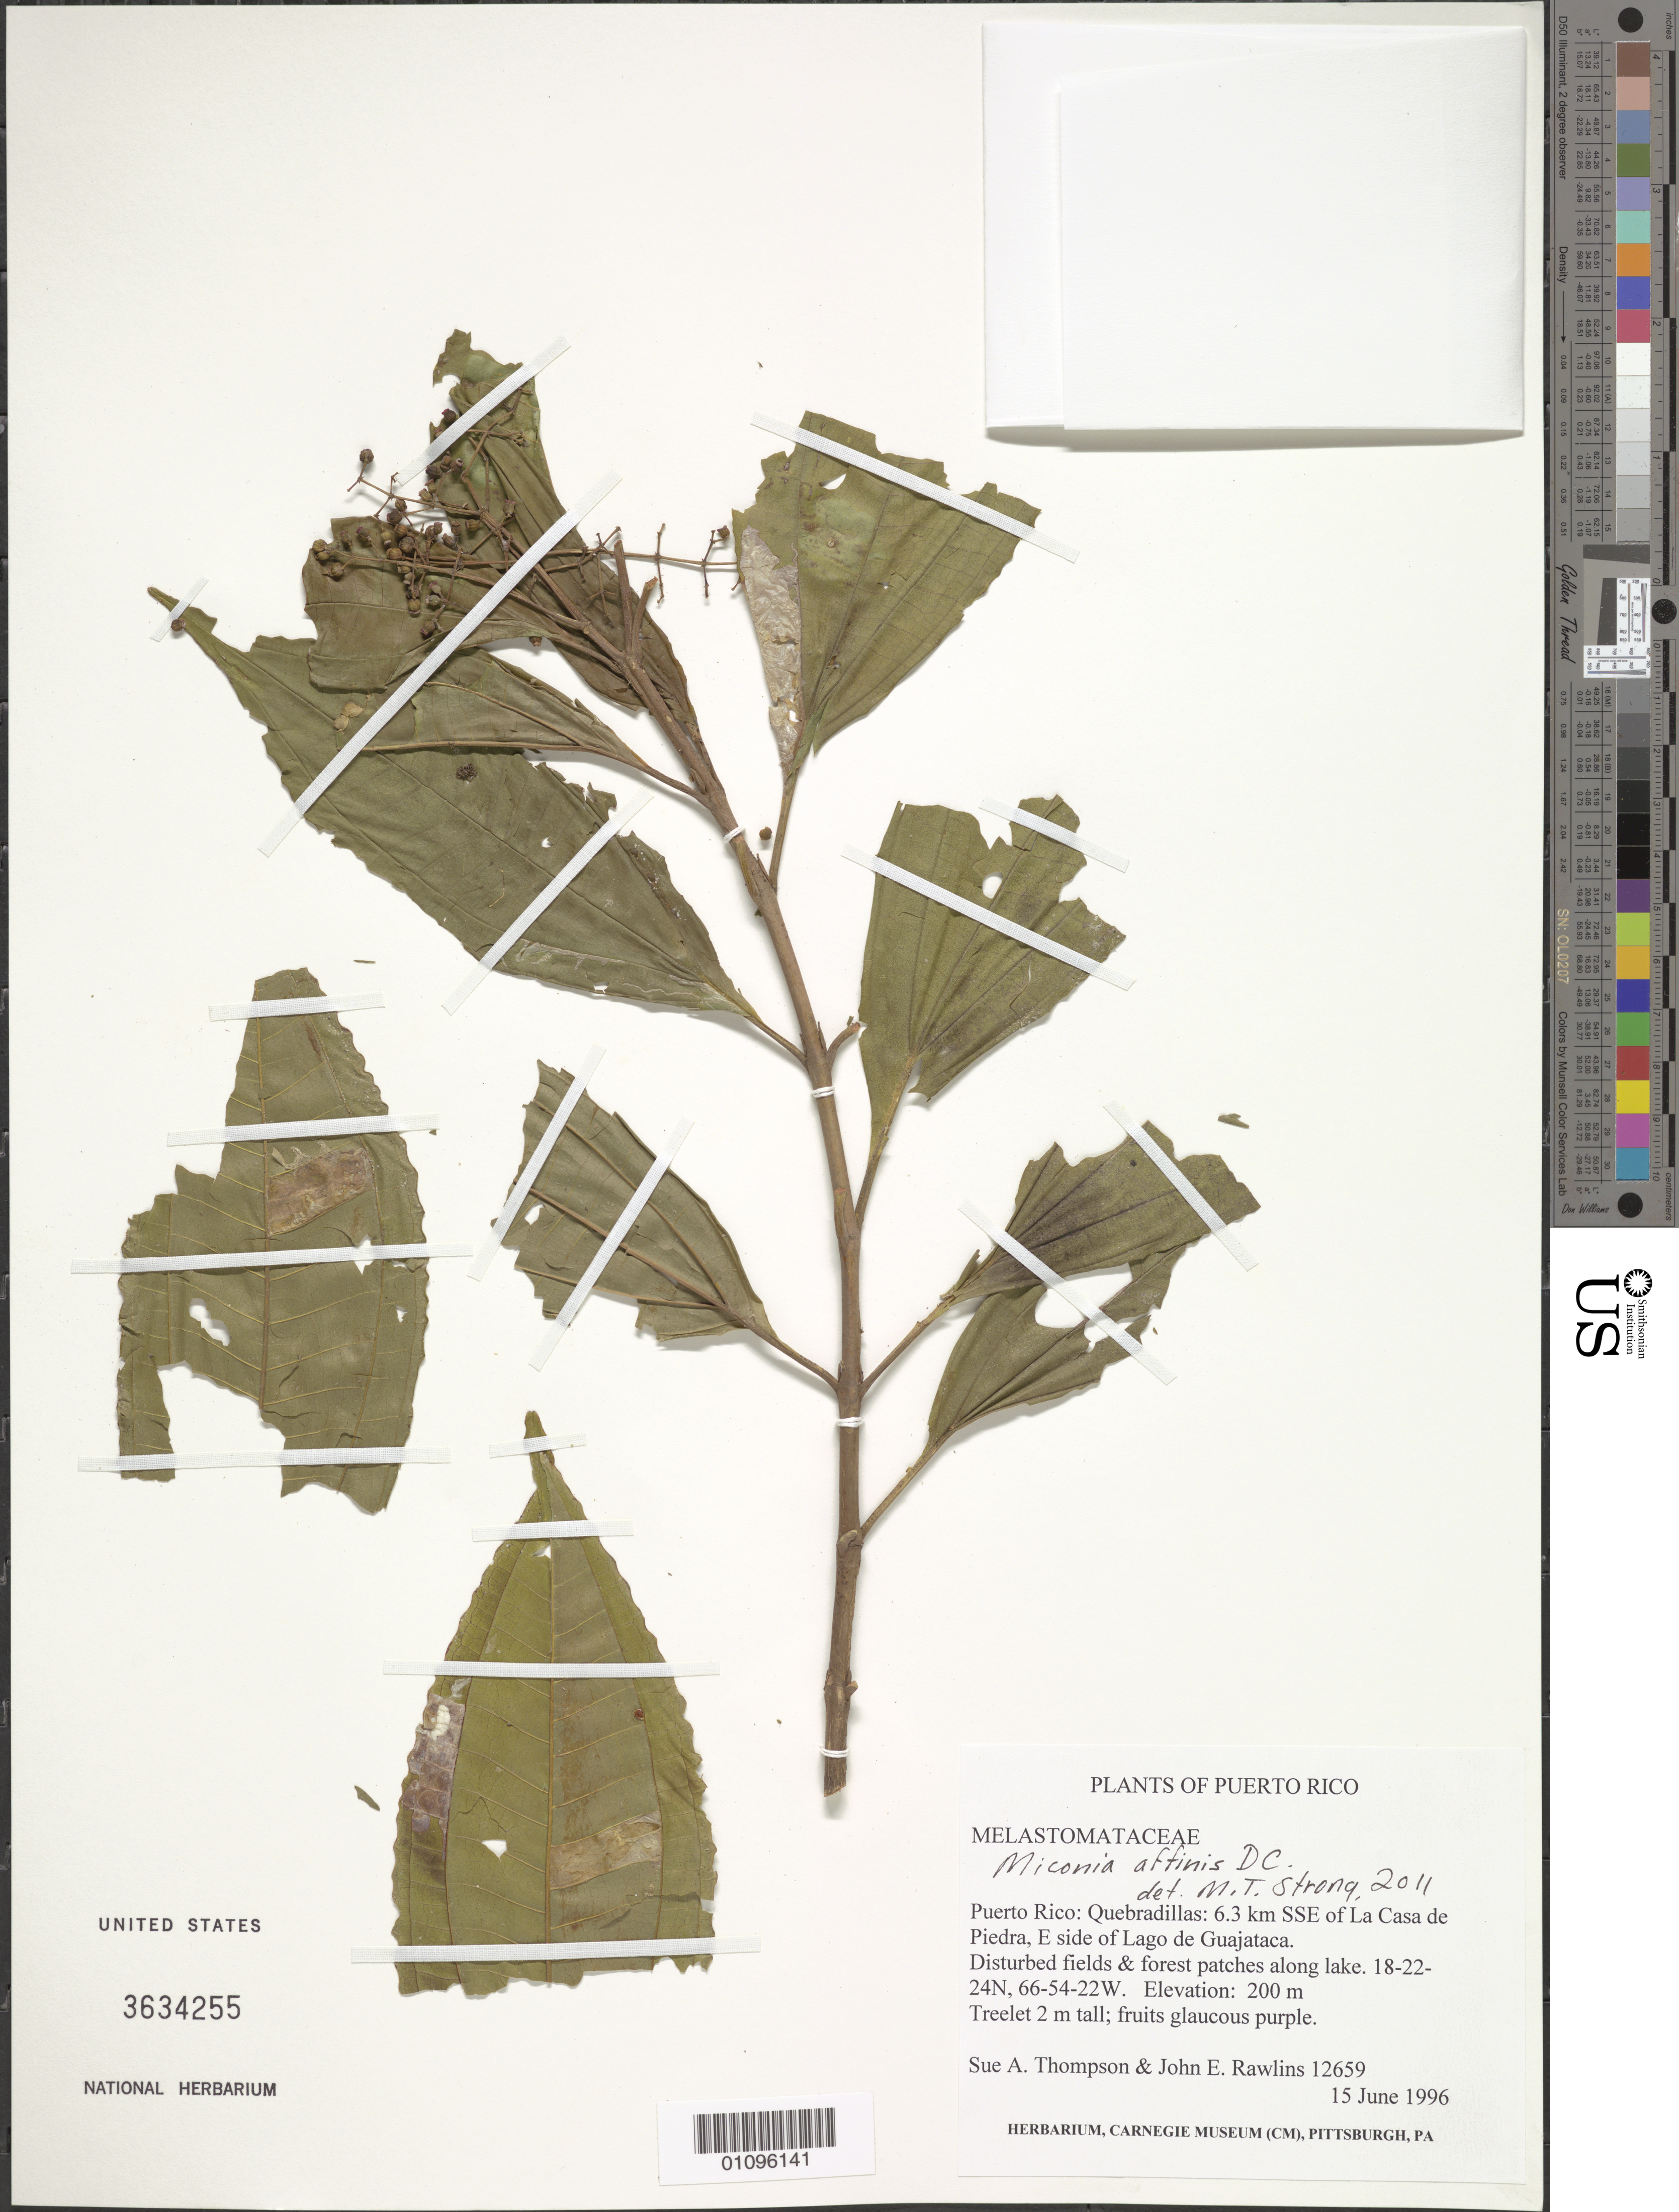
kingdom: Plantae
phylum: Tracheophyta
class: Magnoliopsida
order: Myrtales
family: Melastomataceae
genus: Miconia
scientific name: Miconia affinis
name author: DC.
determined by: Strong, M. T., (US), Smithsonian Institution - National Museum of Natural History (UNITED STATES)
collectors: S. A. Thompson & J. Rawlins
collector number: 12659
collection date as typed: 15 Jun 1996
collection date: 1996-06-15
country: Puerto Rico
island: Puerto Rico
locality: Quebradillas, 6.3 km SSE of La Casa de Piedra, E side of Lago de Guajataca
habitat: Disturbed fields and forest patches along lake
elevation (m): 200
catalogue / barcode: US 3634255